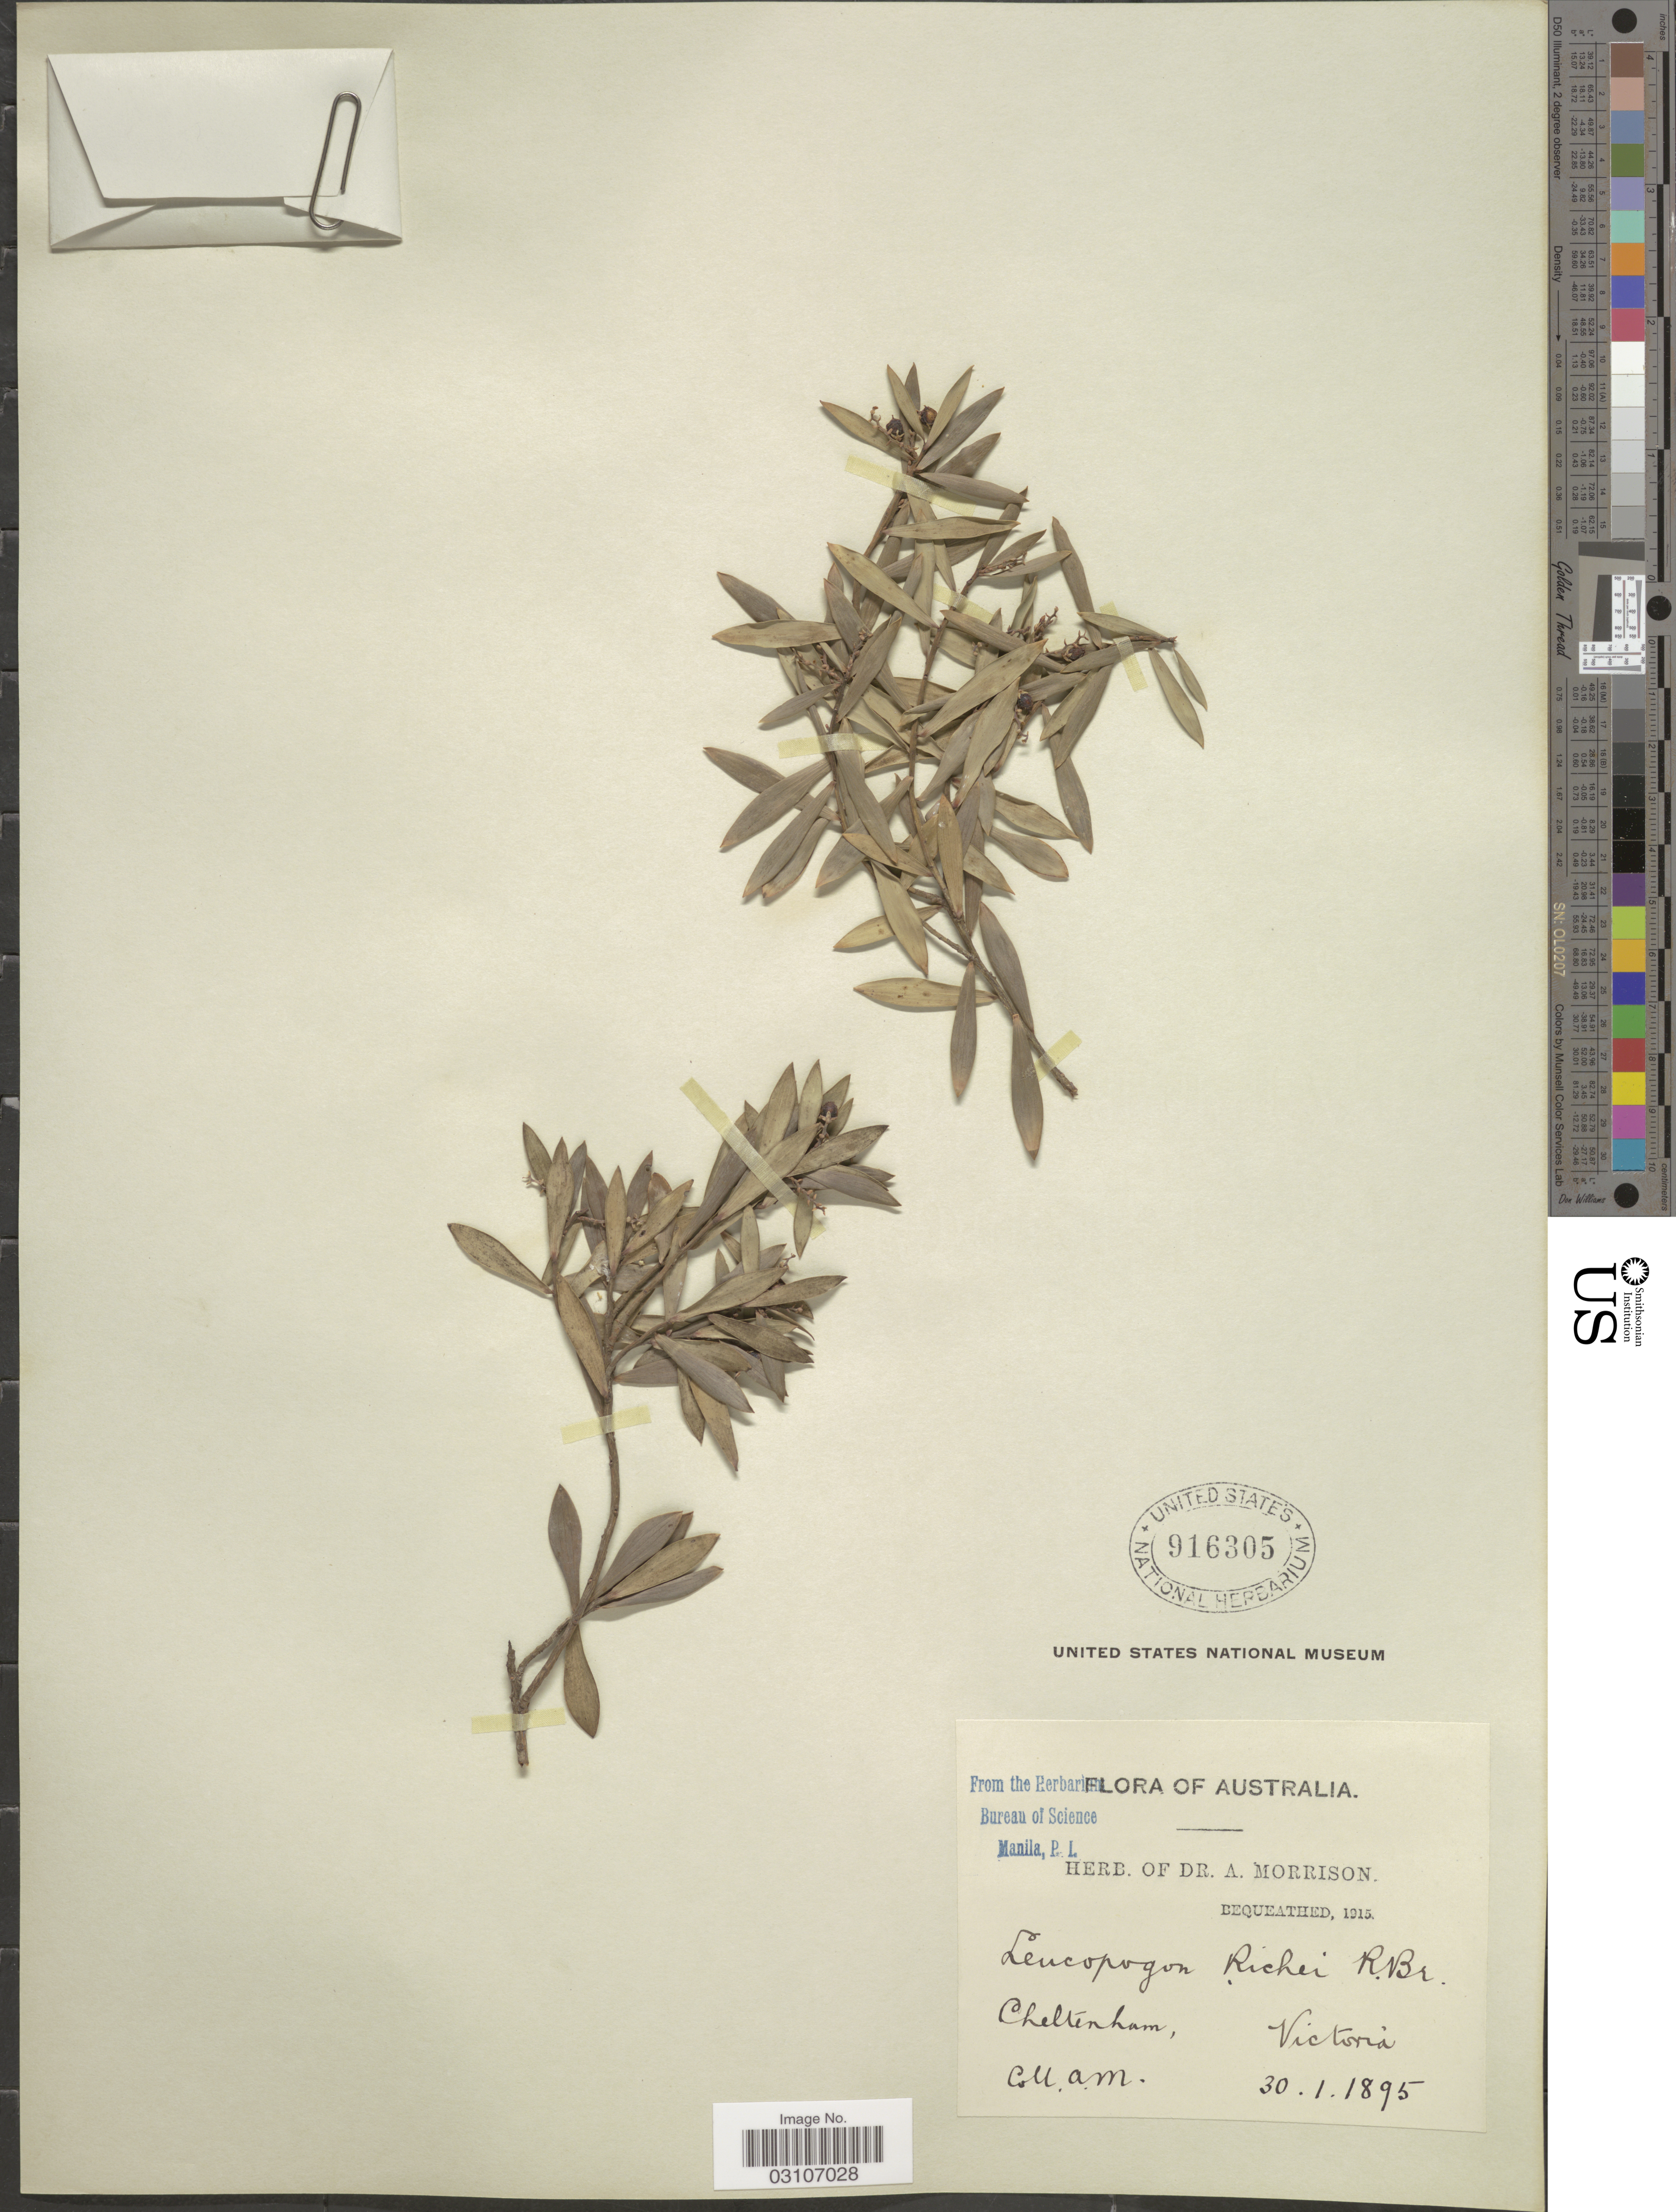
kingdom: Plantae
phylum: Tracheophyta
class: Magnoliopsida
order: Ericales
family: Ericaceae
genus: Leucopogon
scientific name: Leucopogon richei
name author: R. Br.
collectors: A. Morrison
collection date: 1895-01-30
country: Australia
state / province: Victoria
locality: Cheltenham, Victoria.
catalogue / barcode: US 916305